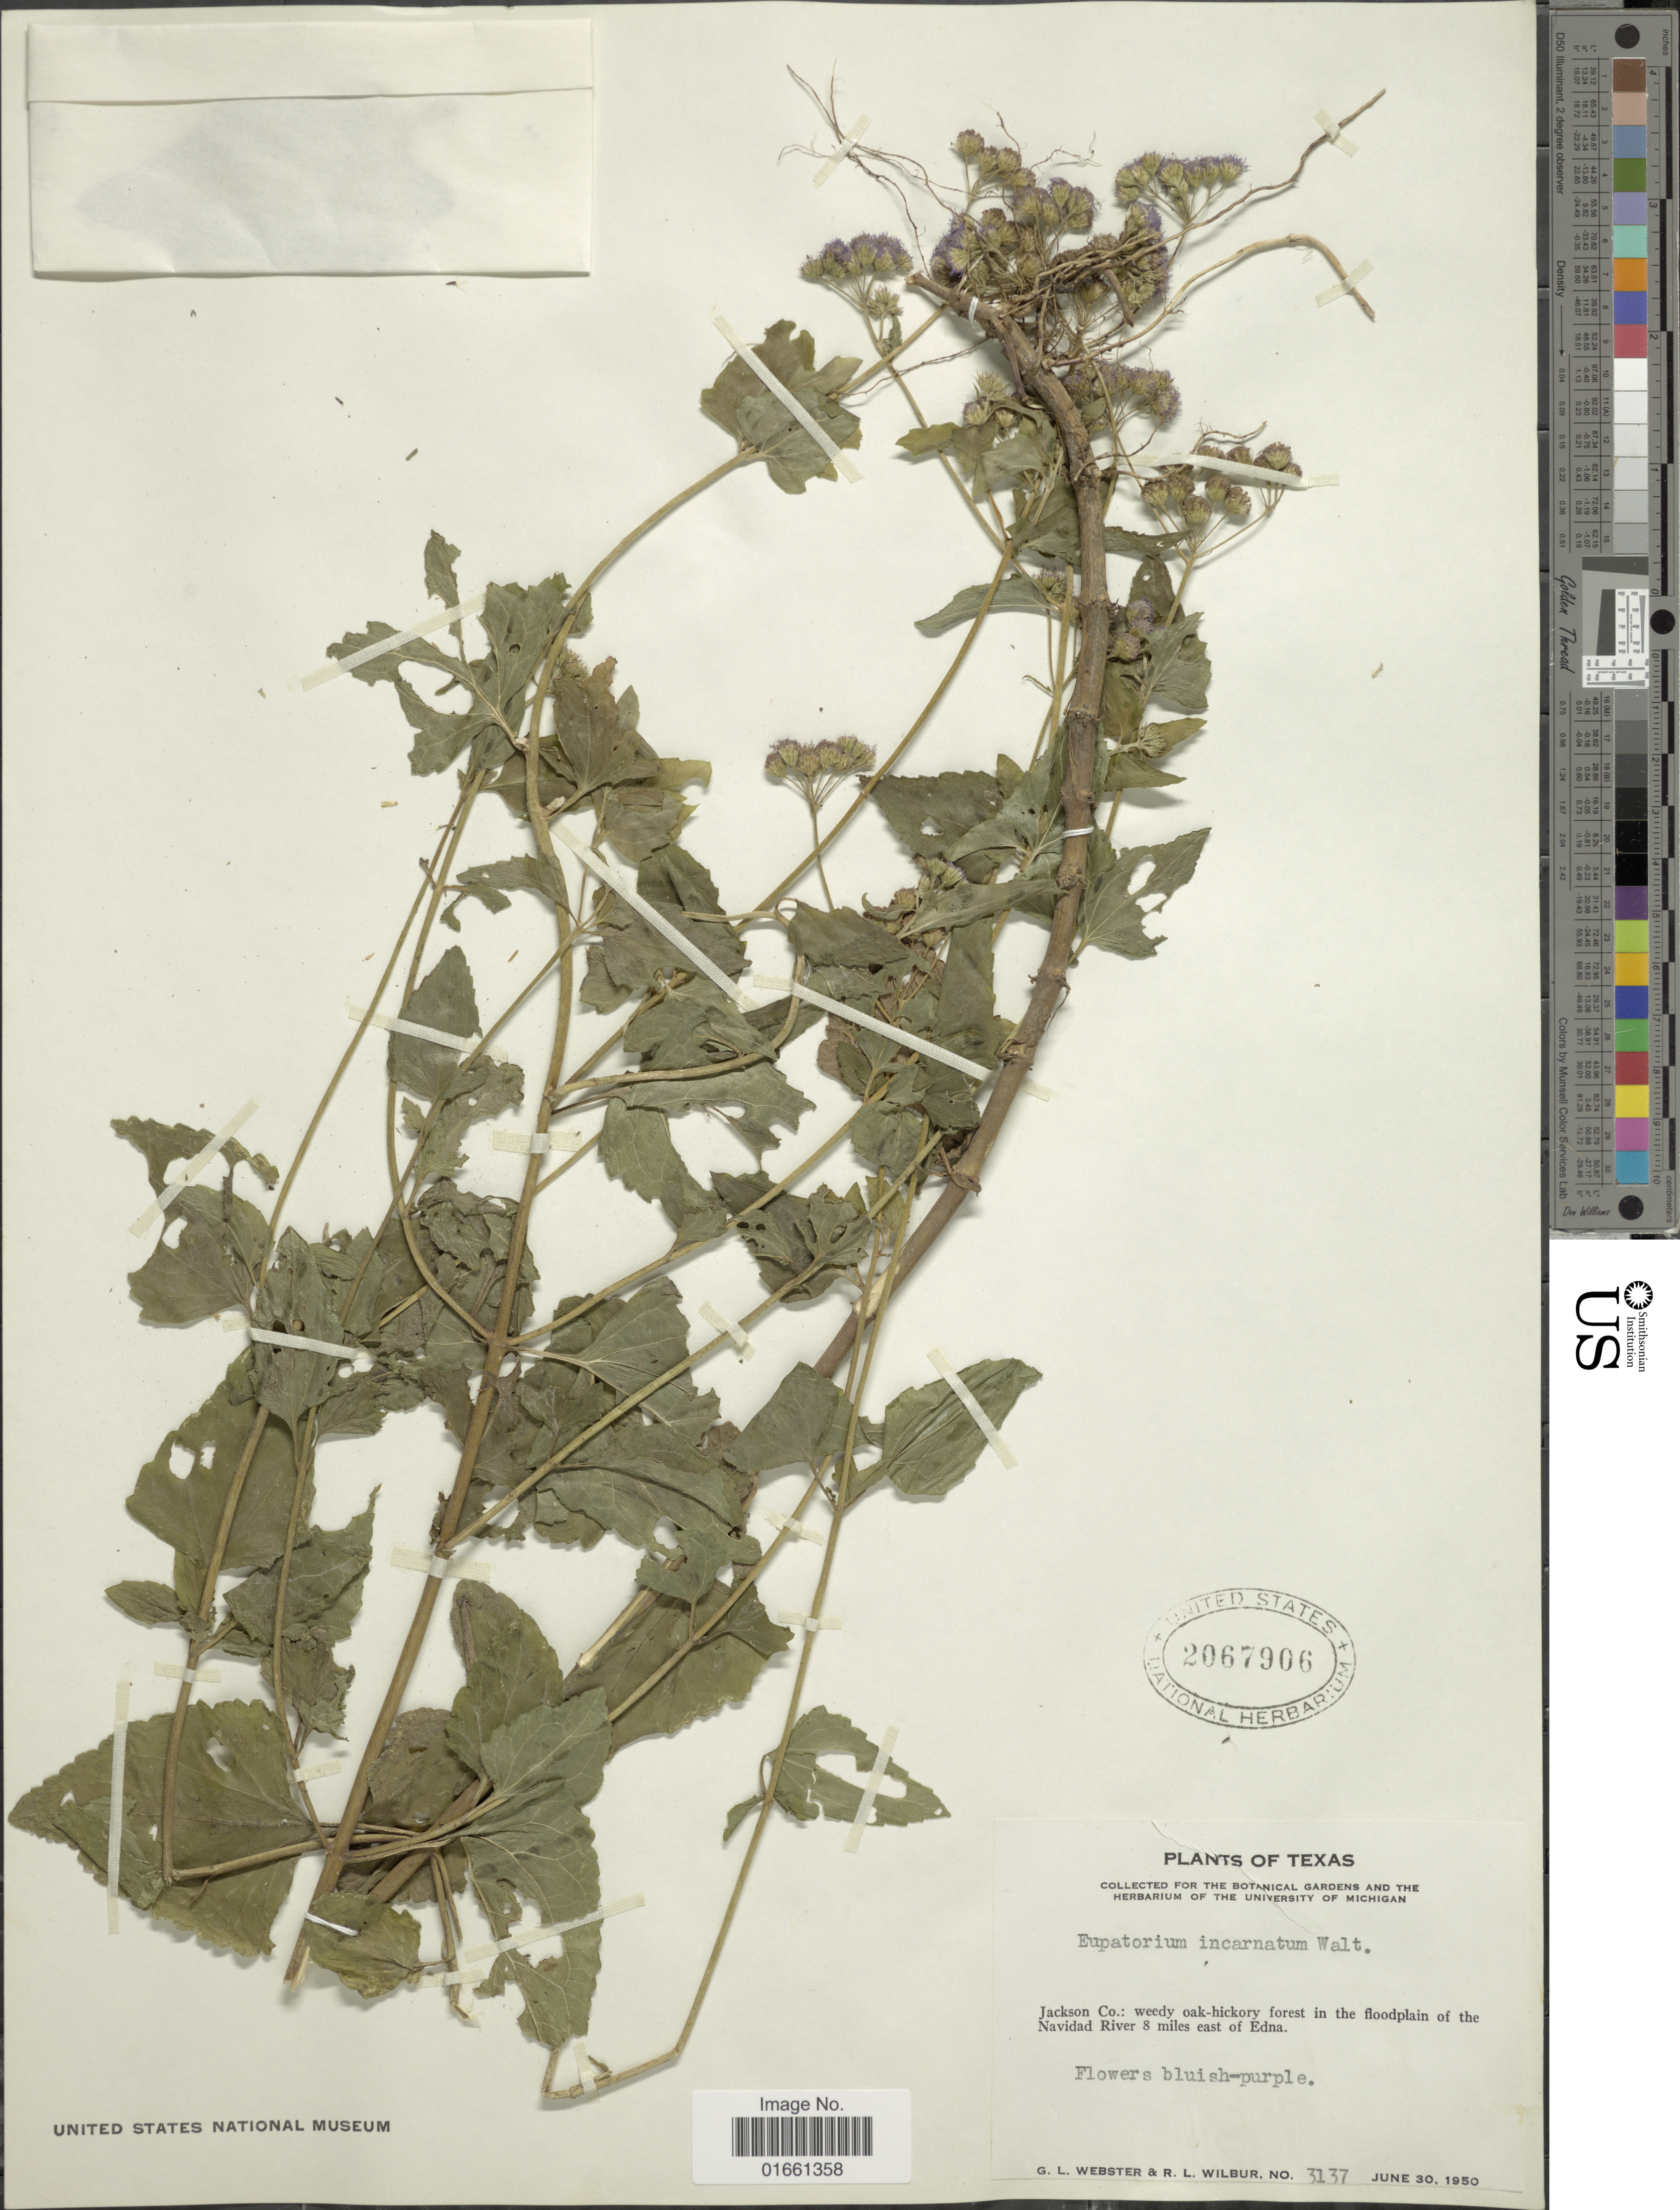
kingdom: Plantae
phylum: Tracheophyta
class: Magnoliopsida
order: Asterales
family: Asteraceae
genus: Fleischmannia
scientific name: Fleischmannia incarnata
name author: (Walter) R.M. King & H. Rob.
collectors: G. L. Webster & R. L. Wilbur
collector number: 3137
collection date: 1950-06-30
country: United States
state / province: Texas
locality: Jackson Co.: weedy oak - hickory forest in the floodplain on the Navidad River 8 miles east of Edna.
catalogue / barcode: US 2067906